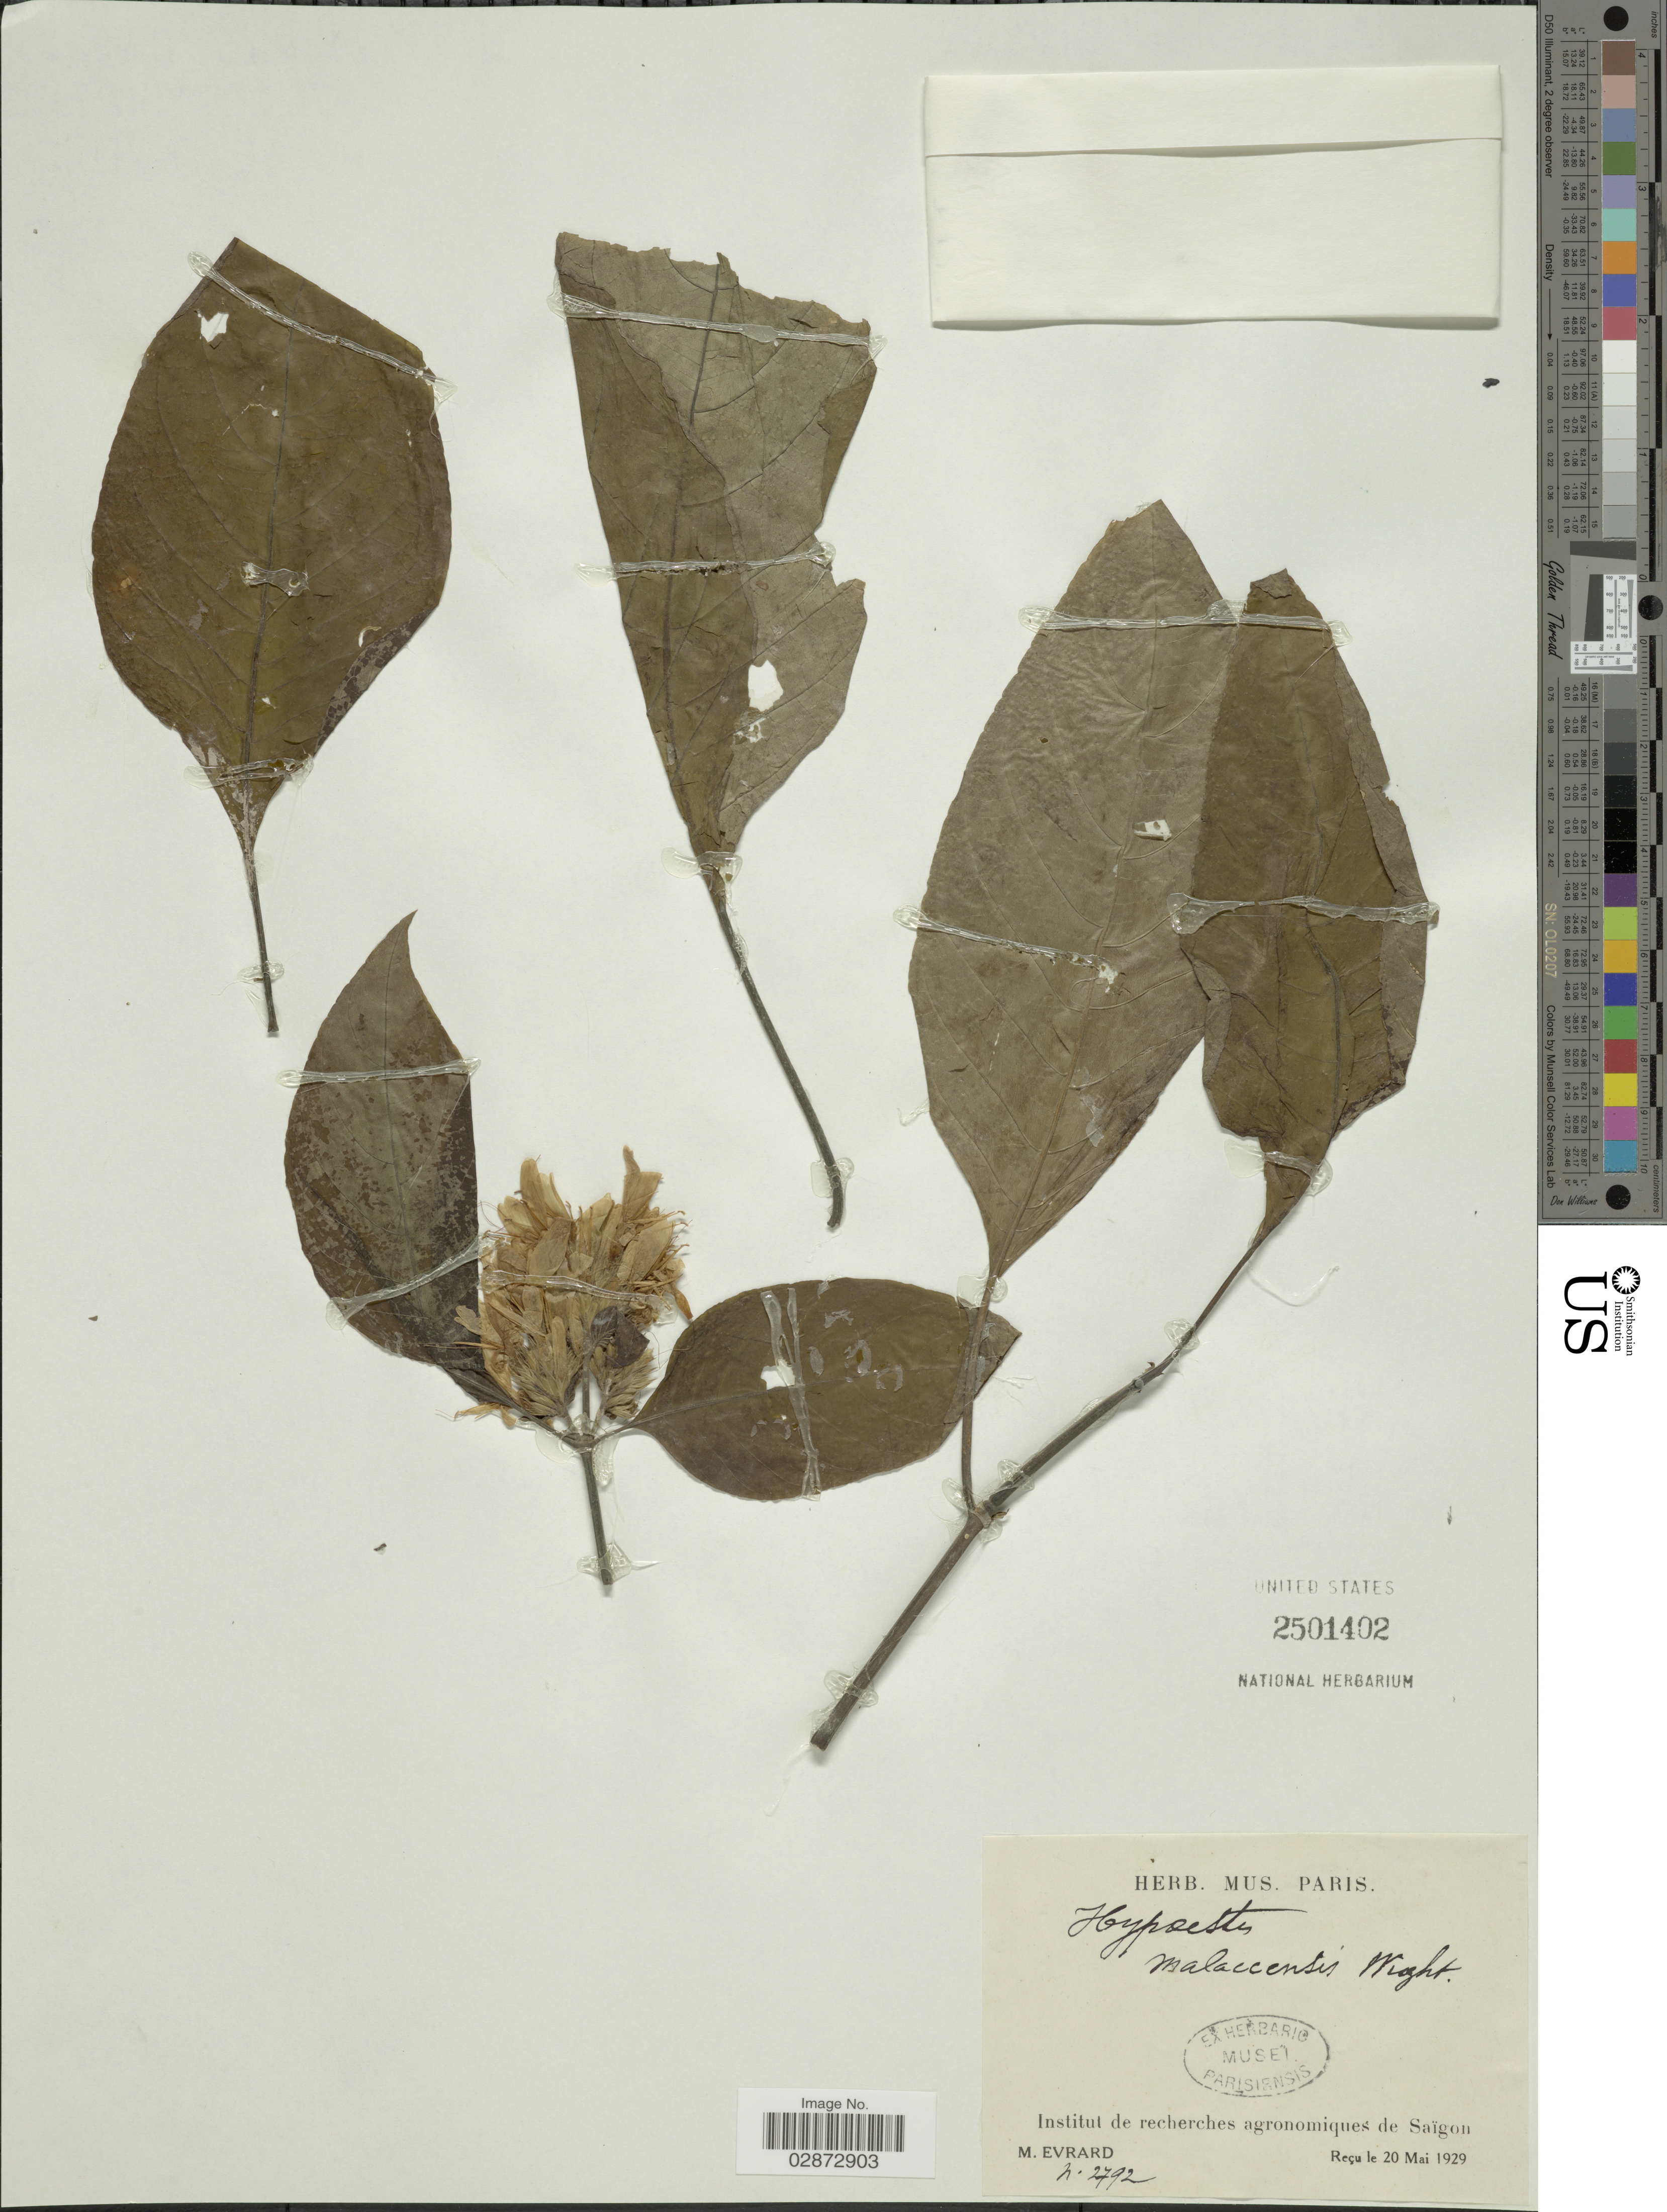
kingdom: Plantae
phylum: Tracheophyta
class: Magnoliopsida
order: Lamiales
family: Acanthaceae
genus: Hypoestes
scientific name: Hypoestes malaccensis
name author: Wight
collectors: M. Evrard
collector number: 2792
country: Vietnam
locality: Institut de recherches agronomiques de Saïgon.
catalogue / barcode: US 2501402